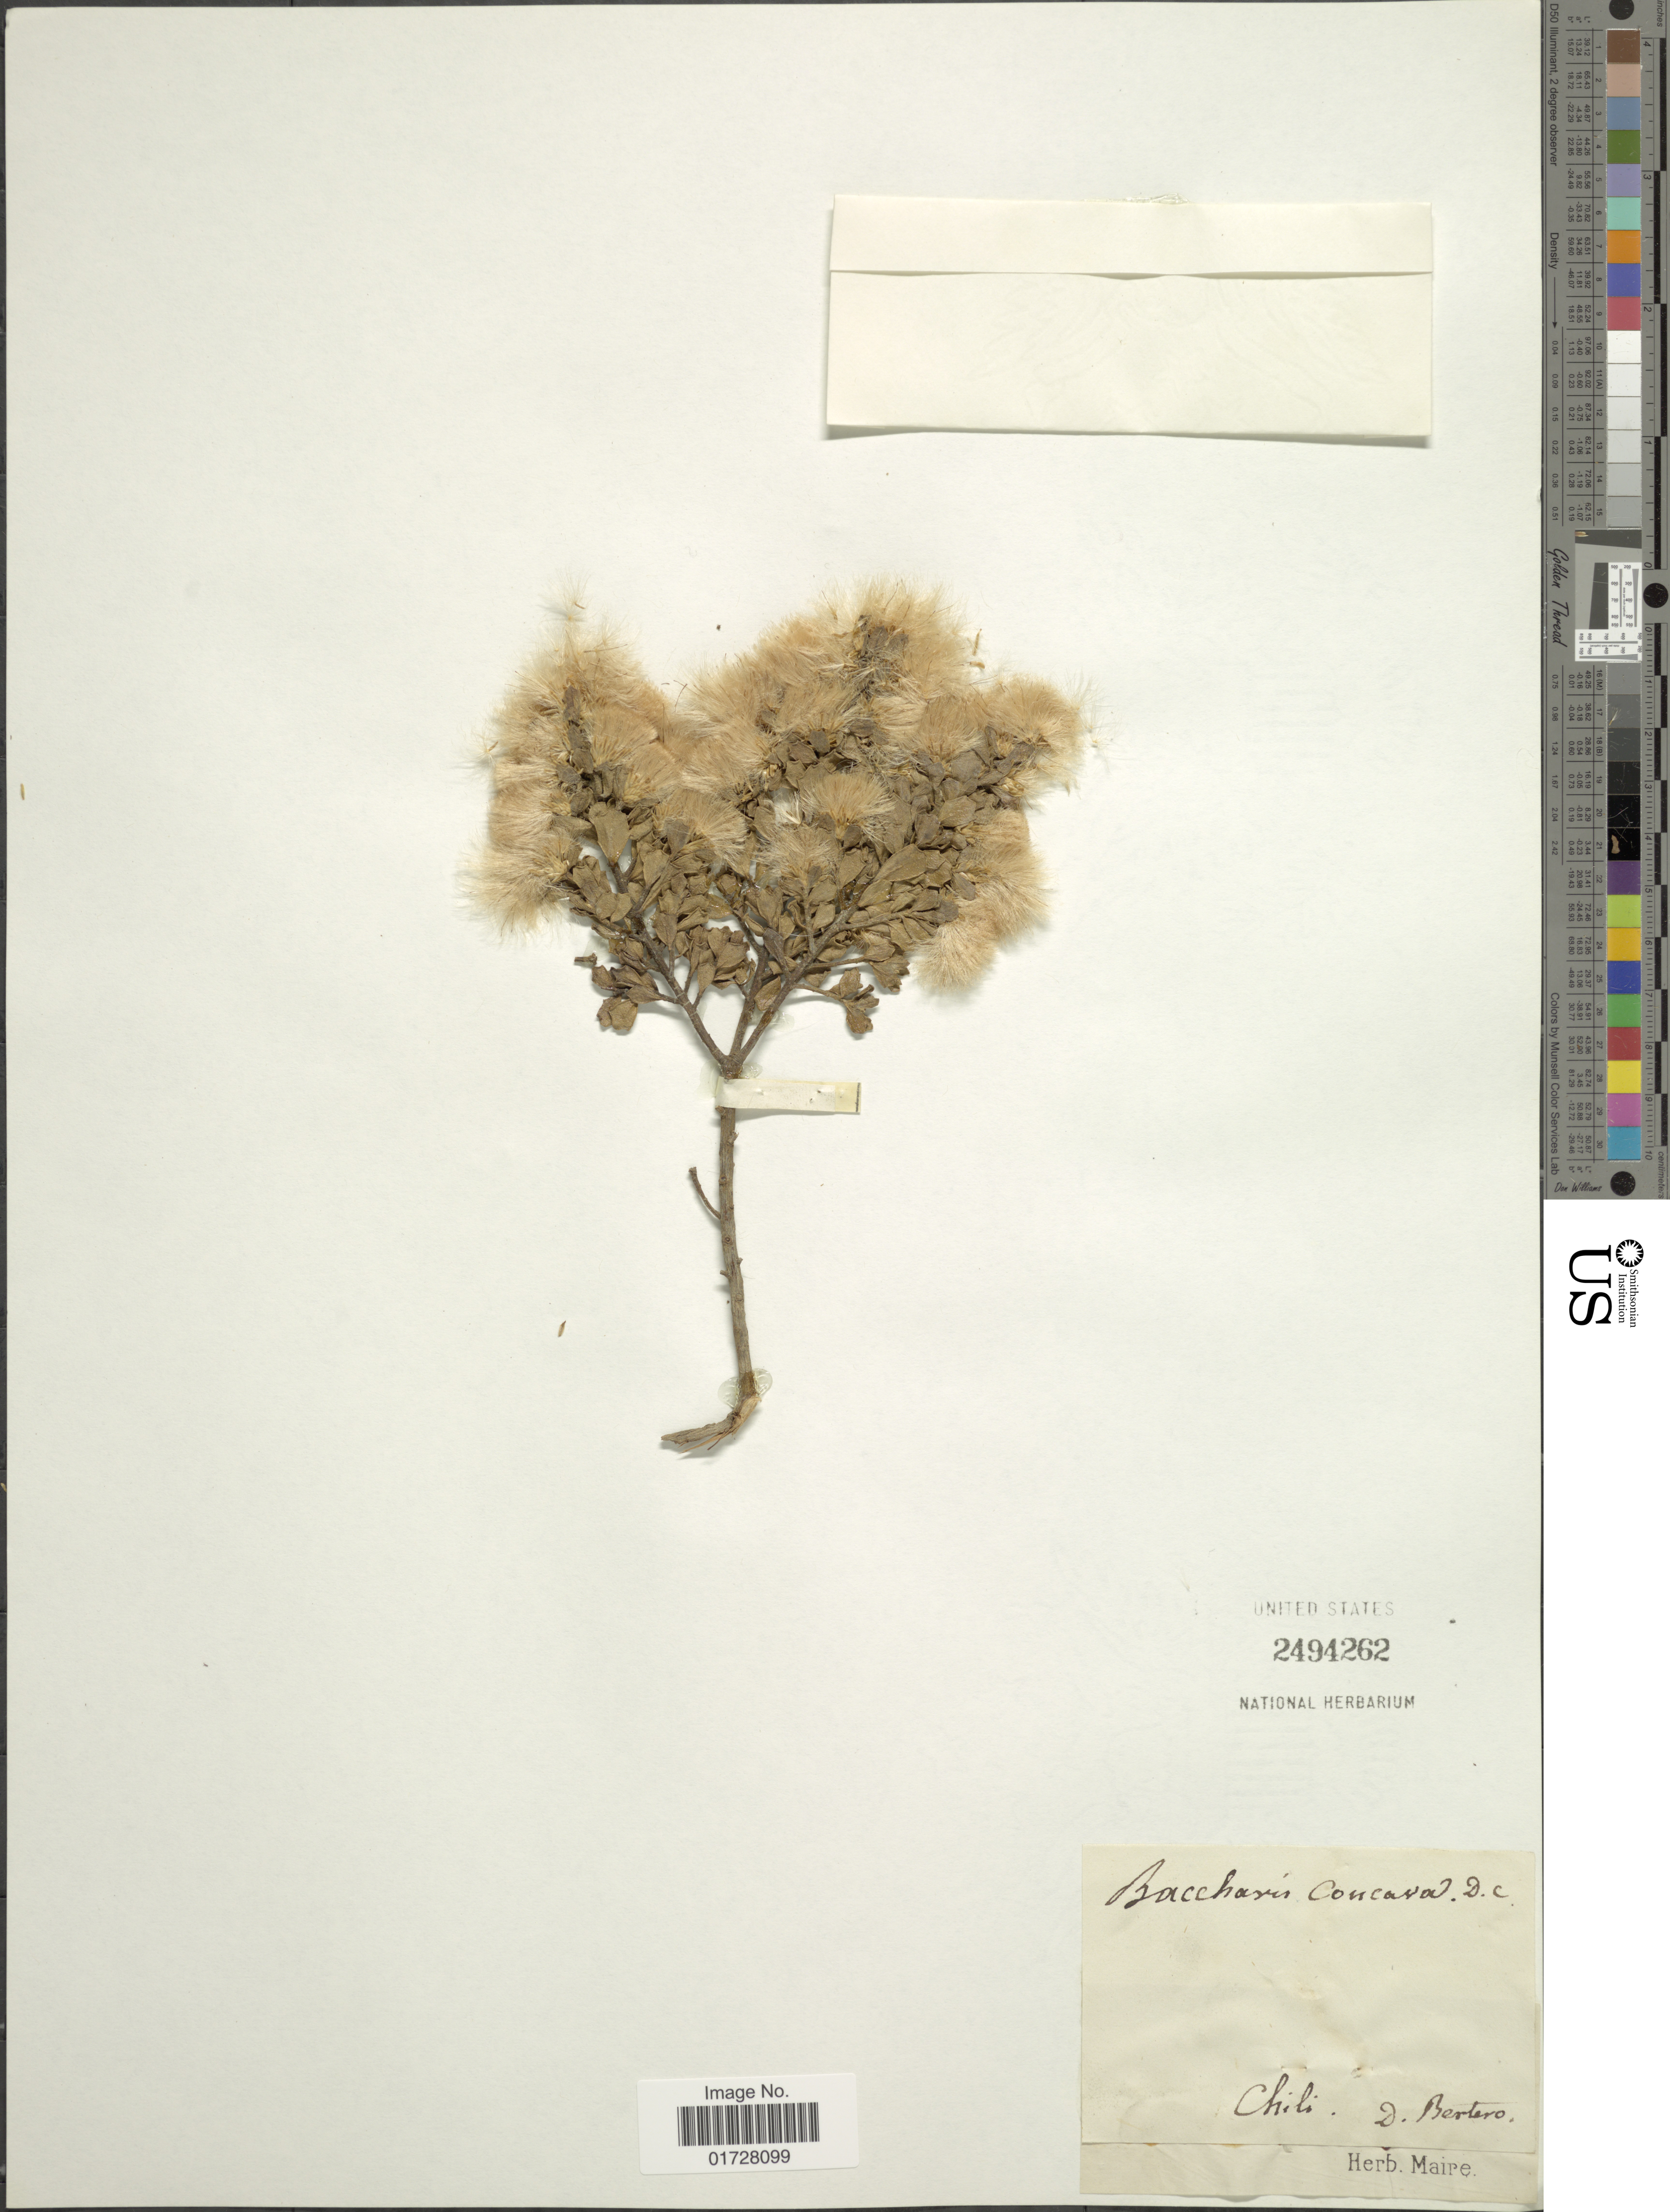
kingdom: Plantae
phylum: Tracheophyta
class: Magnoliopsida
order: Asterales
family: Asteraceae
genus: Baccharis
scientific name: Baccharis concava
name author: (Ruiz & Pav.) Pers.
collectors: C. L. G. Bertero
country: Chile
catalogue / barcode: US 2494262